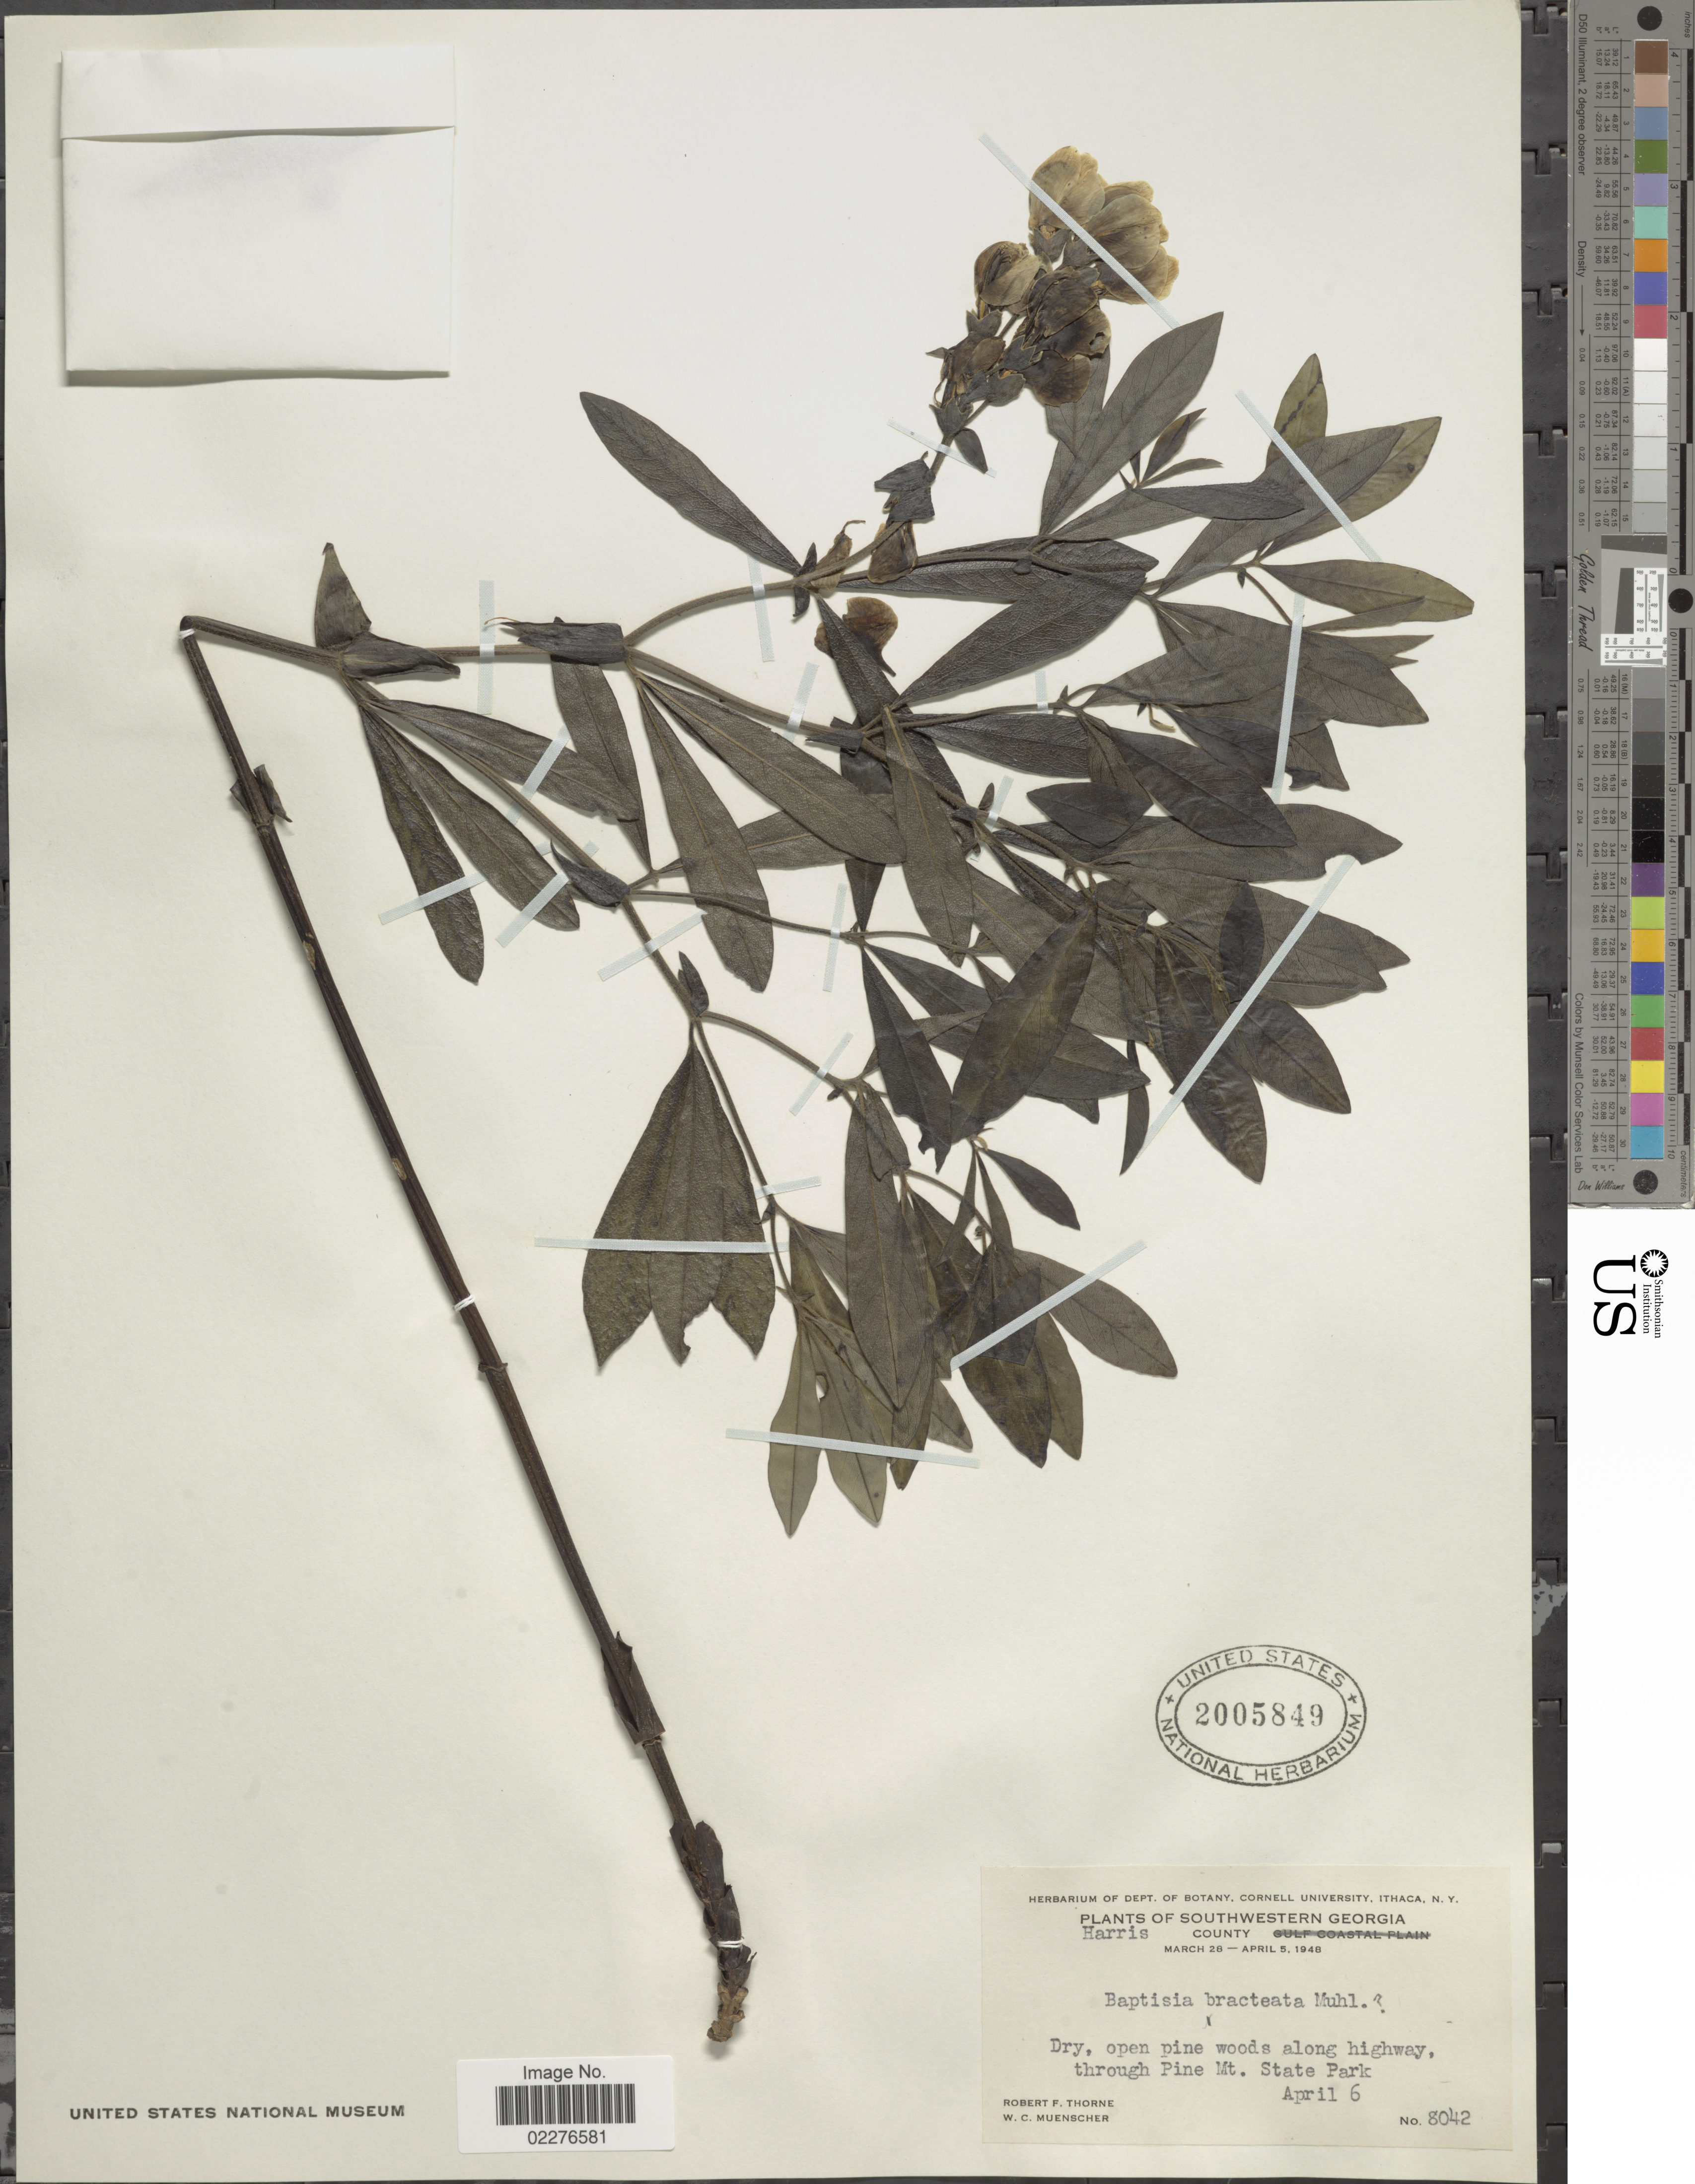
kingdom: Plantae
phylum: Tracheophyta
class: Magnoliopsida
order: Fabales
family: Fabaceae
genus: Baptisia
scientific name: Baptisia bracteata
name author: Muhl. ex Elliot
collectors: R. F. Thorne & W. Muenscher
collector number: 8042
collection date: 1948-04-06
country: United States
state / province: Georgia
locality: Southwestern Georgia, Harris County, Dry, open pine woods along highway, through Pine Mt State Park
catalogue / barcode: US 2005849